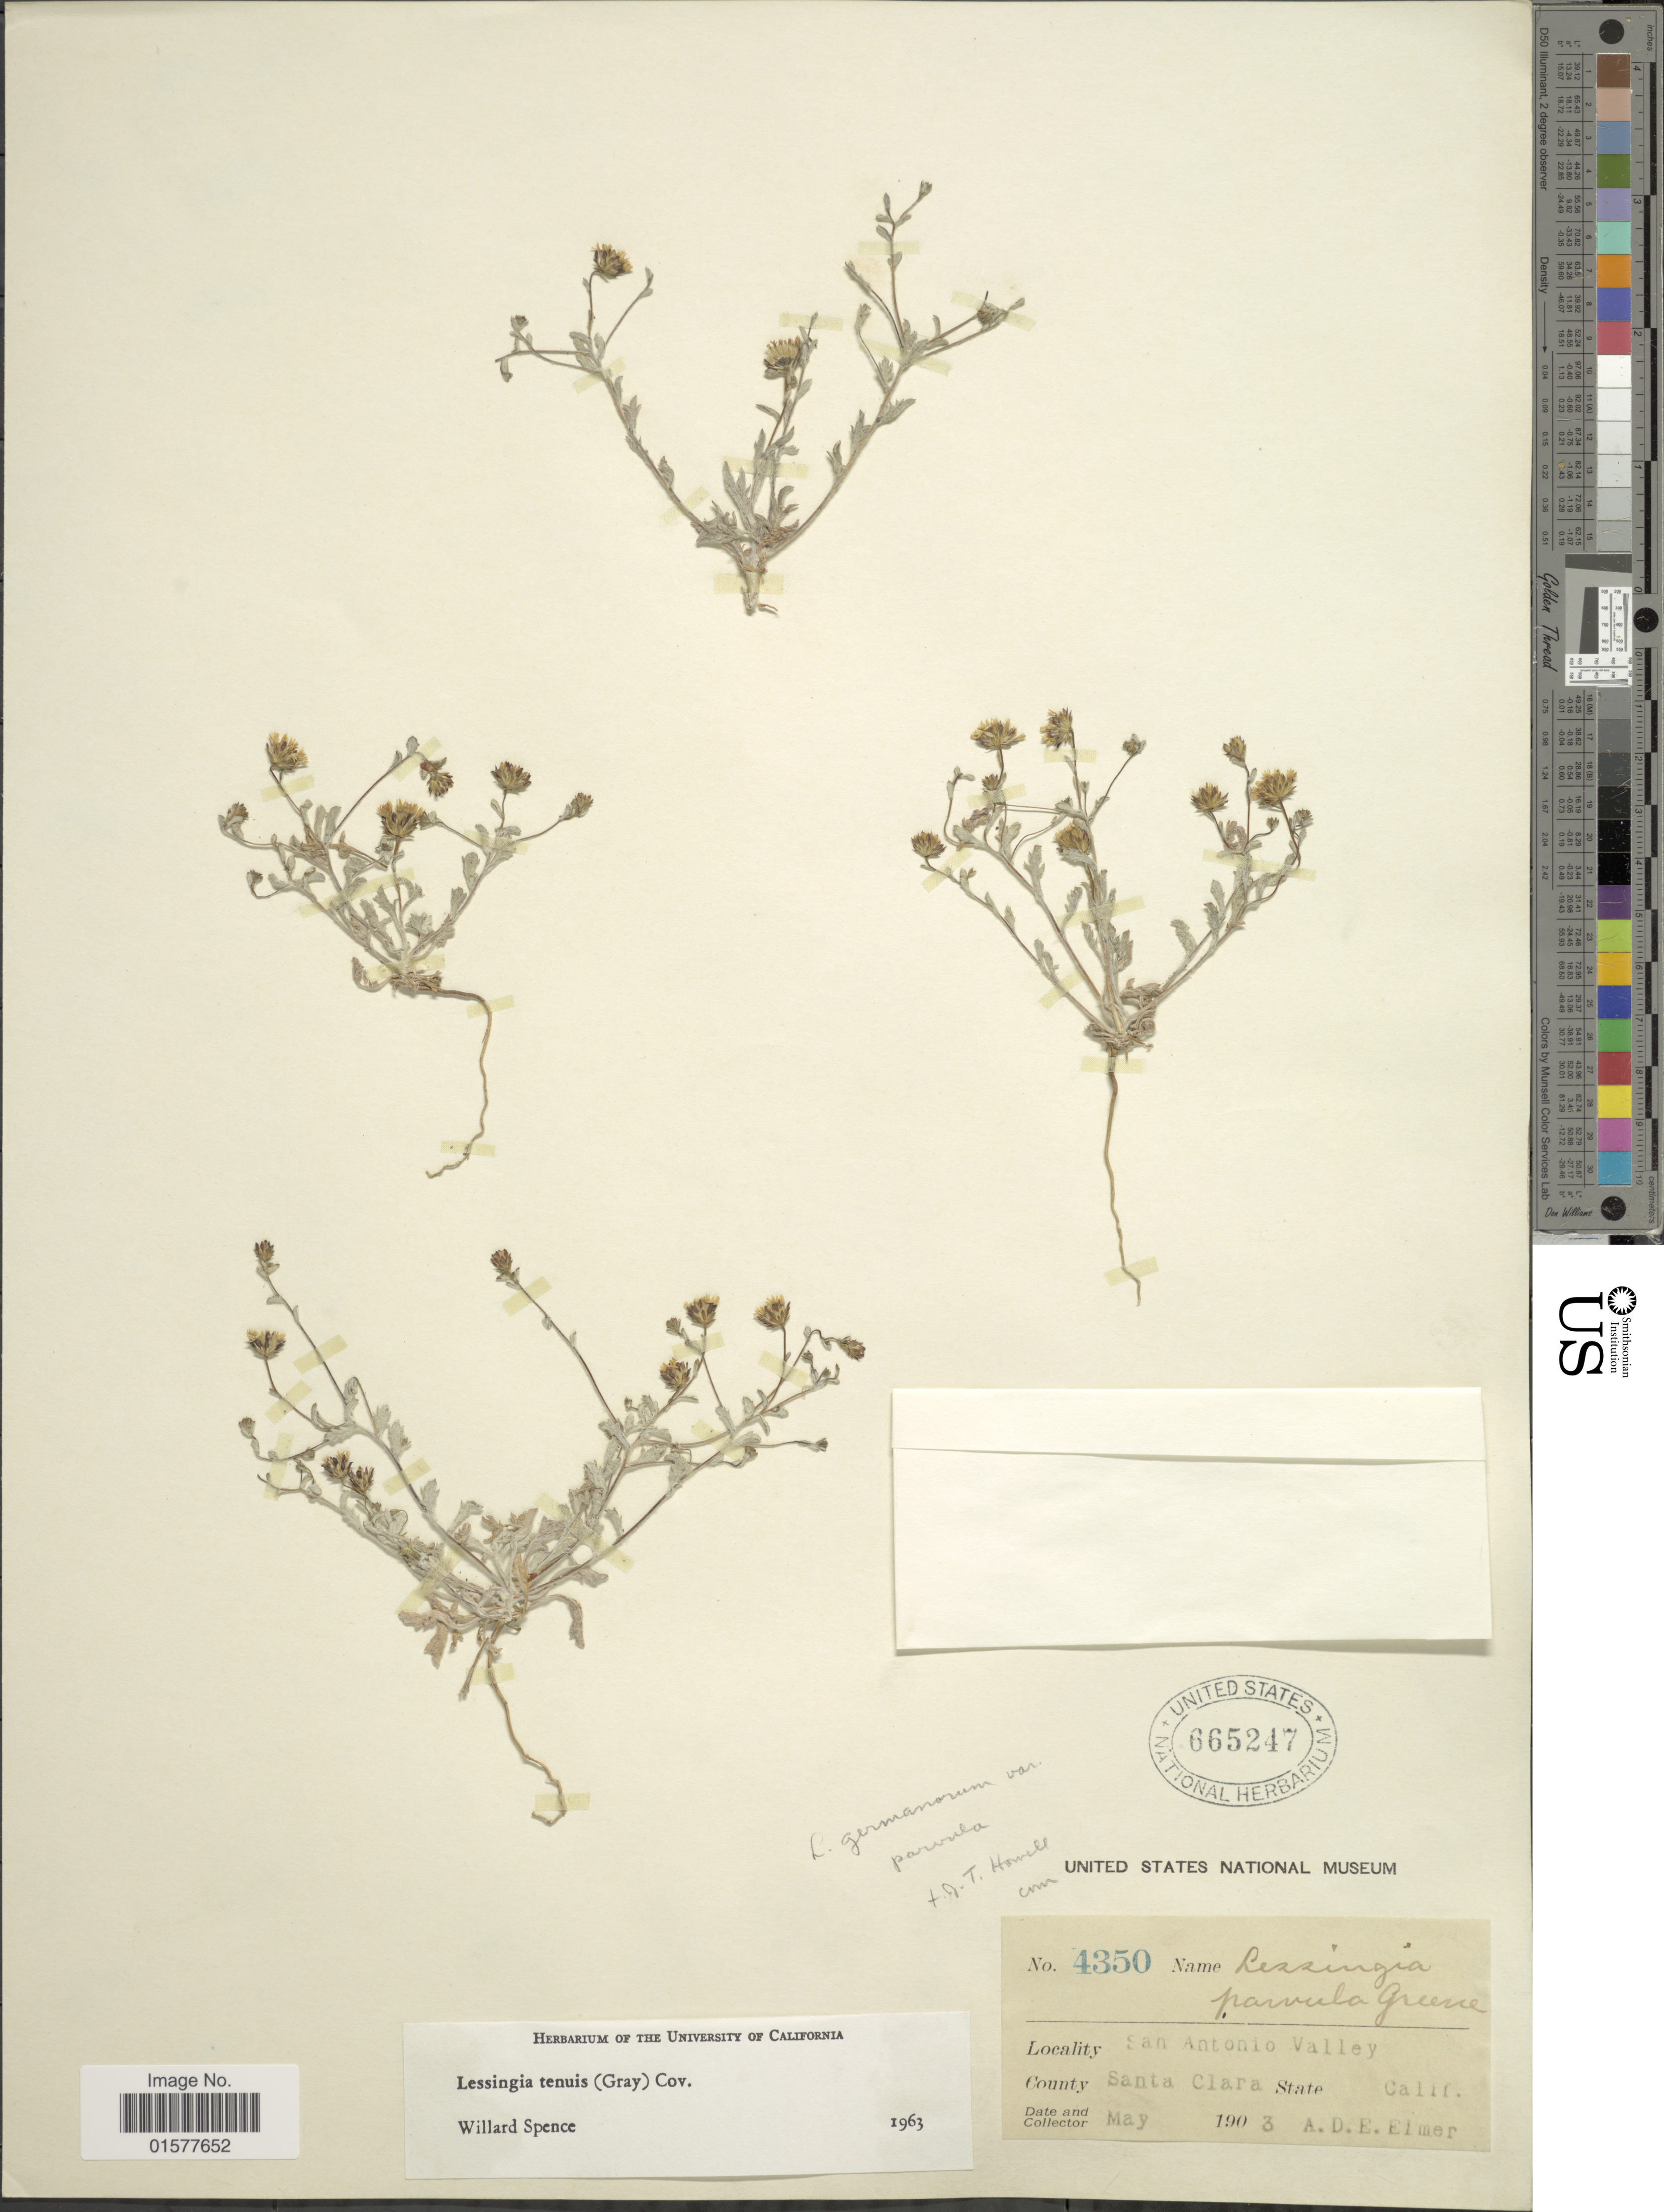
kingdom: Plantae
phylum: Tracheophyta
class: Magnoliopsida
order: Asterales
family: Asteraceae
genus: Lessingia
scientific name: Lessingia tenuis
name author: (A. Gray) Coville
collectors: A. D. E. Elmer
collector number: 4350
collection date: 1903-05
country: United States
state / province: California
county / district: Santa Clara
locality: San Antonio Valley, County Santa Clara, State Calif.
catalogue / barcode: US 665247